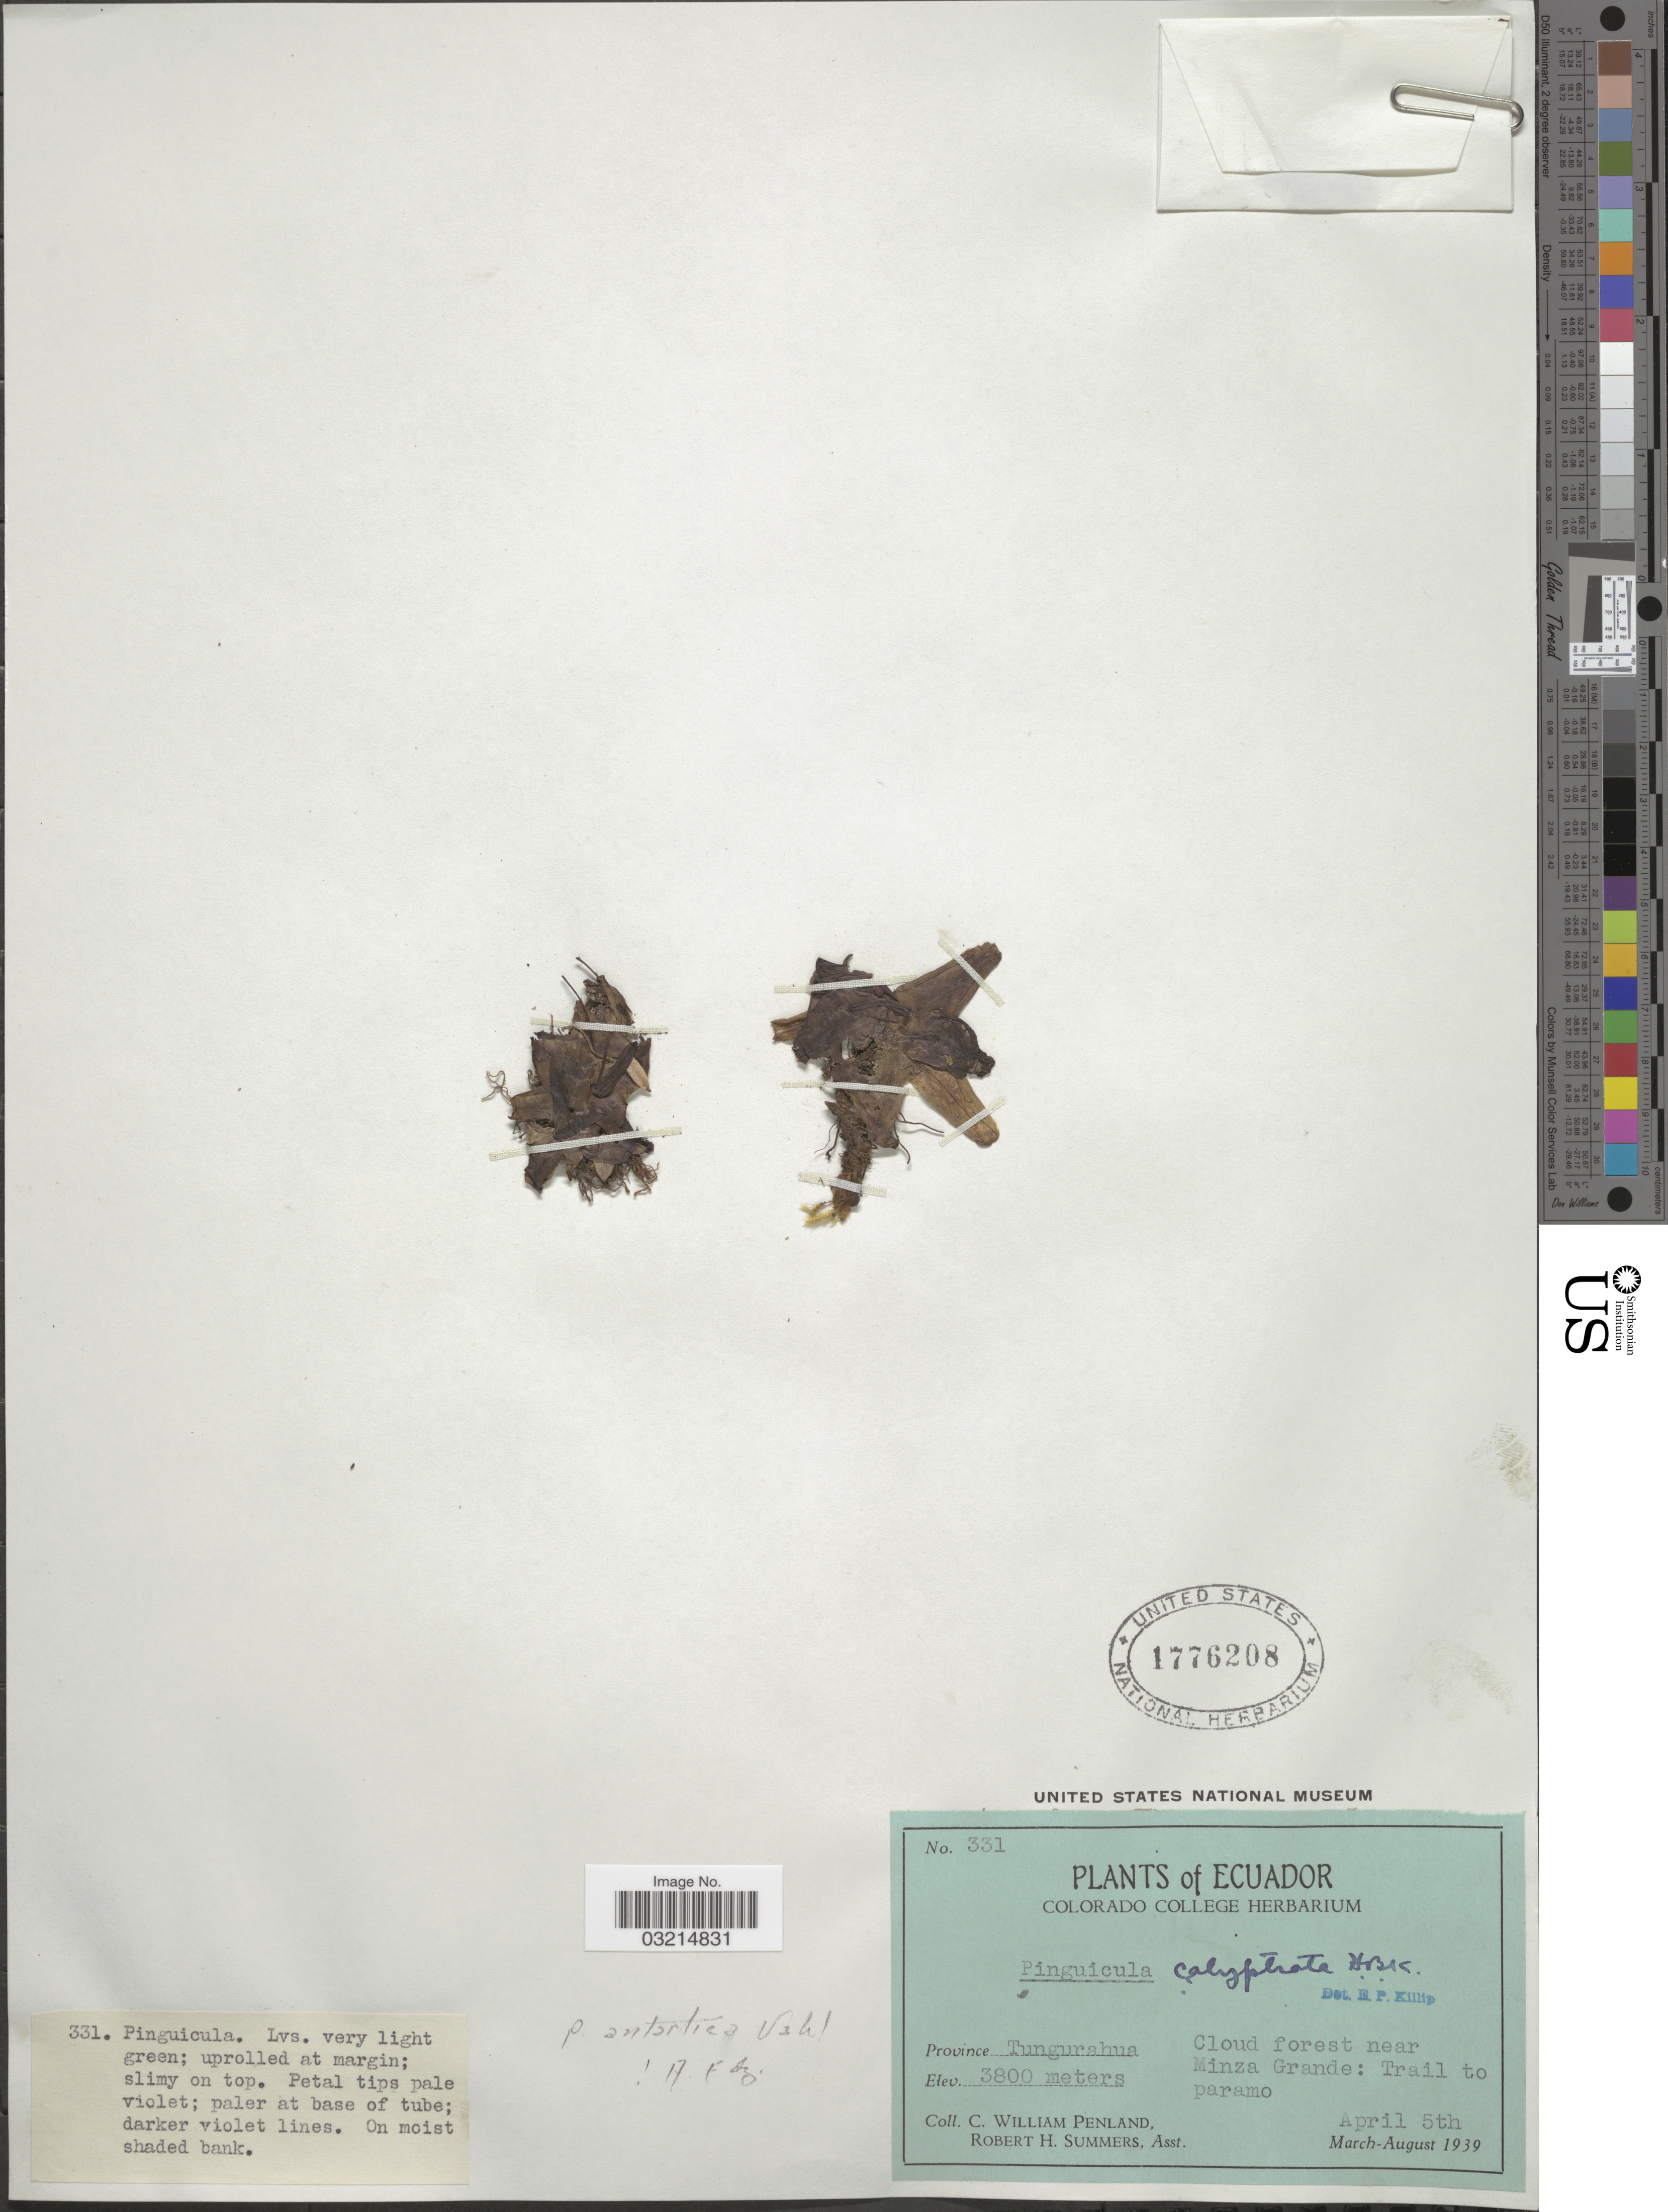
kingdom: Plantae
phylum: Tracheophyta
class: Magnoliopsida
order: Lamiales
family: Lentibulariaceae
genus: Pinguicula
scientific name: Pinguicula calyptrata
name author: Kunth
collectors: C. W. Penland & R. Summers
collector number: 331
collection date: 1939-04-15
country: Ecuador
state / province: Tungurahua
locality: Cloud forest near Minza Grande: Trail to paramo.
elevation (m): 3800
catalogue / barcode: US 1776208